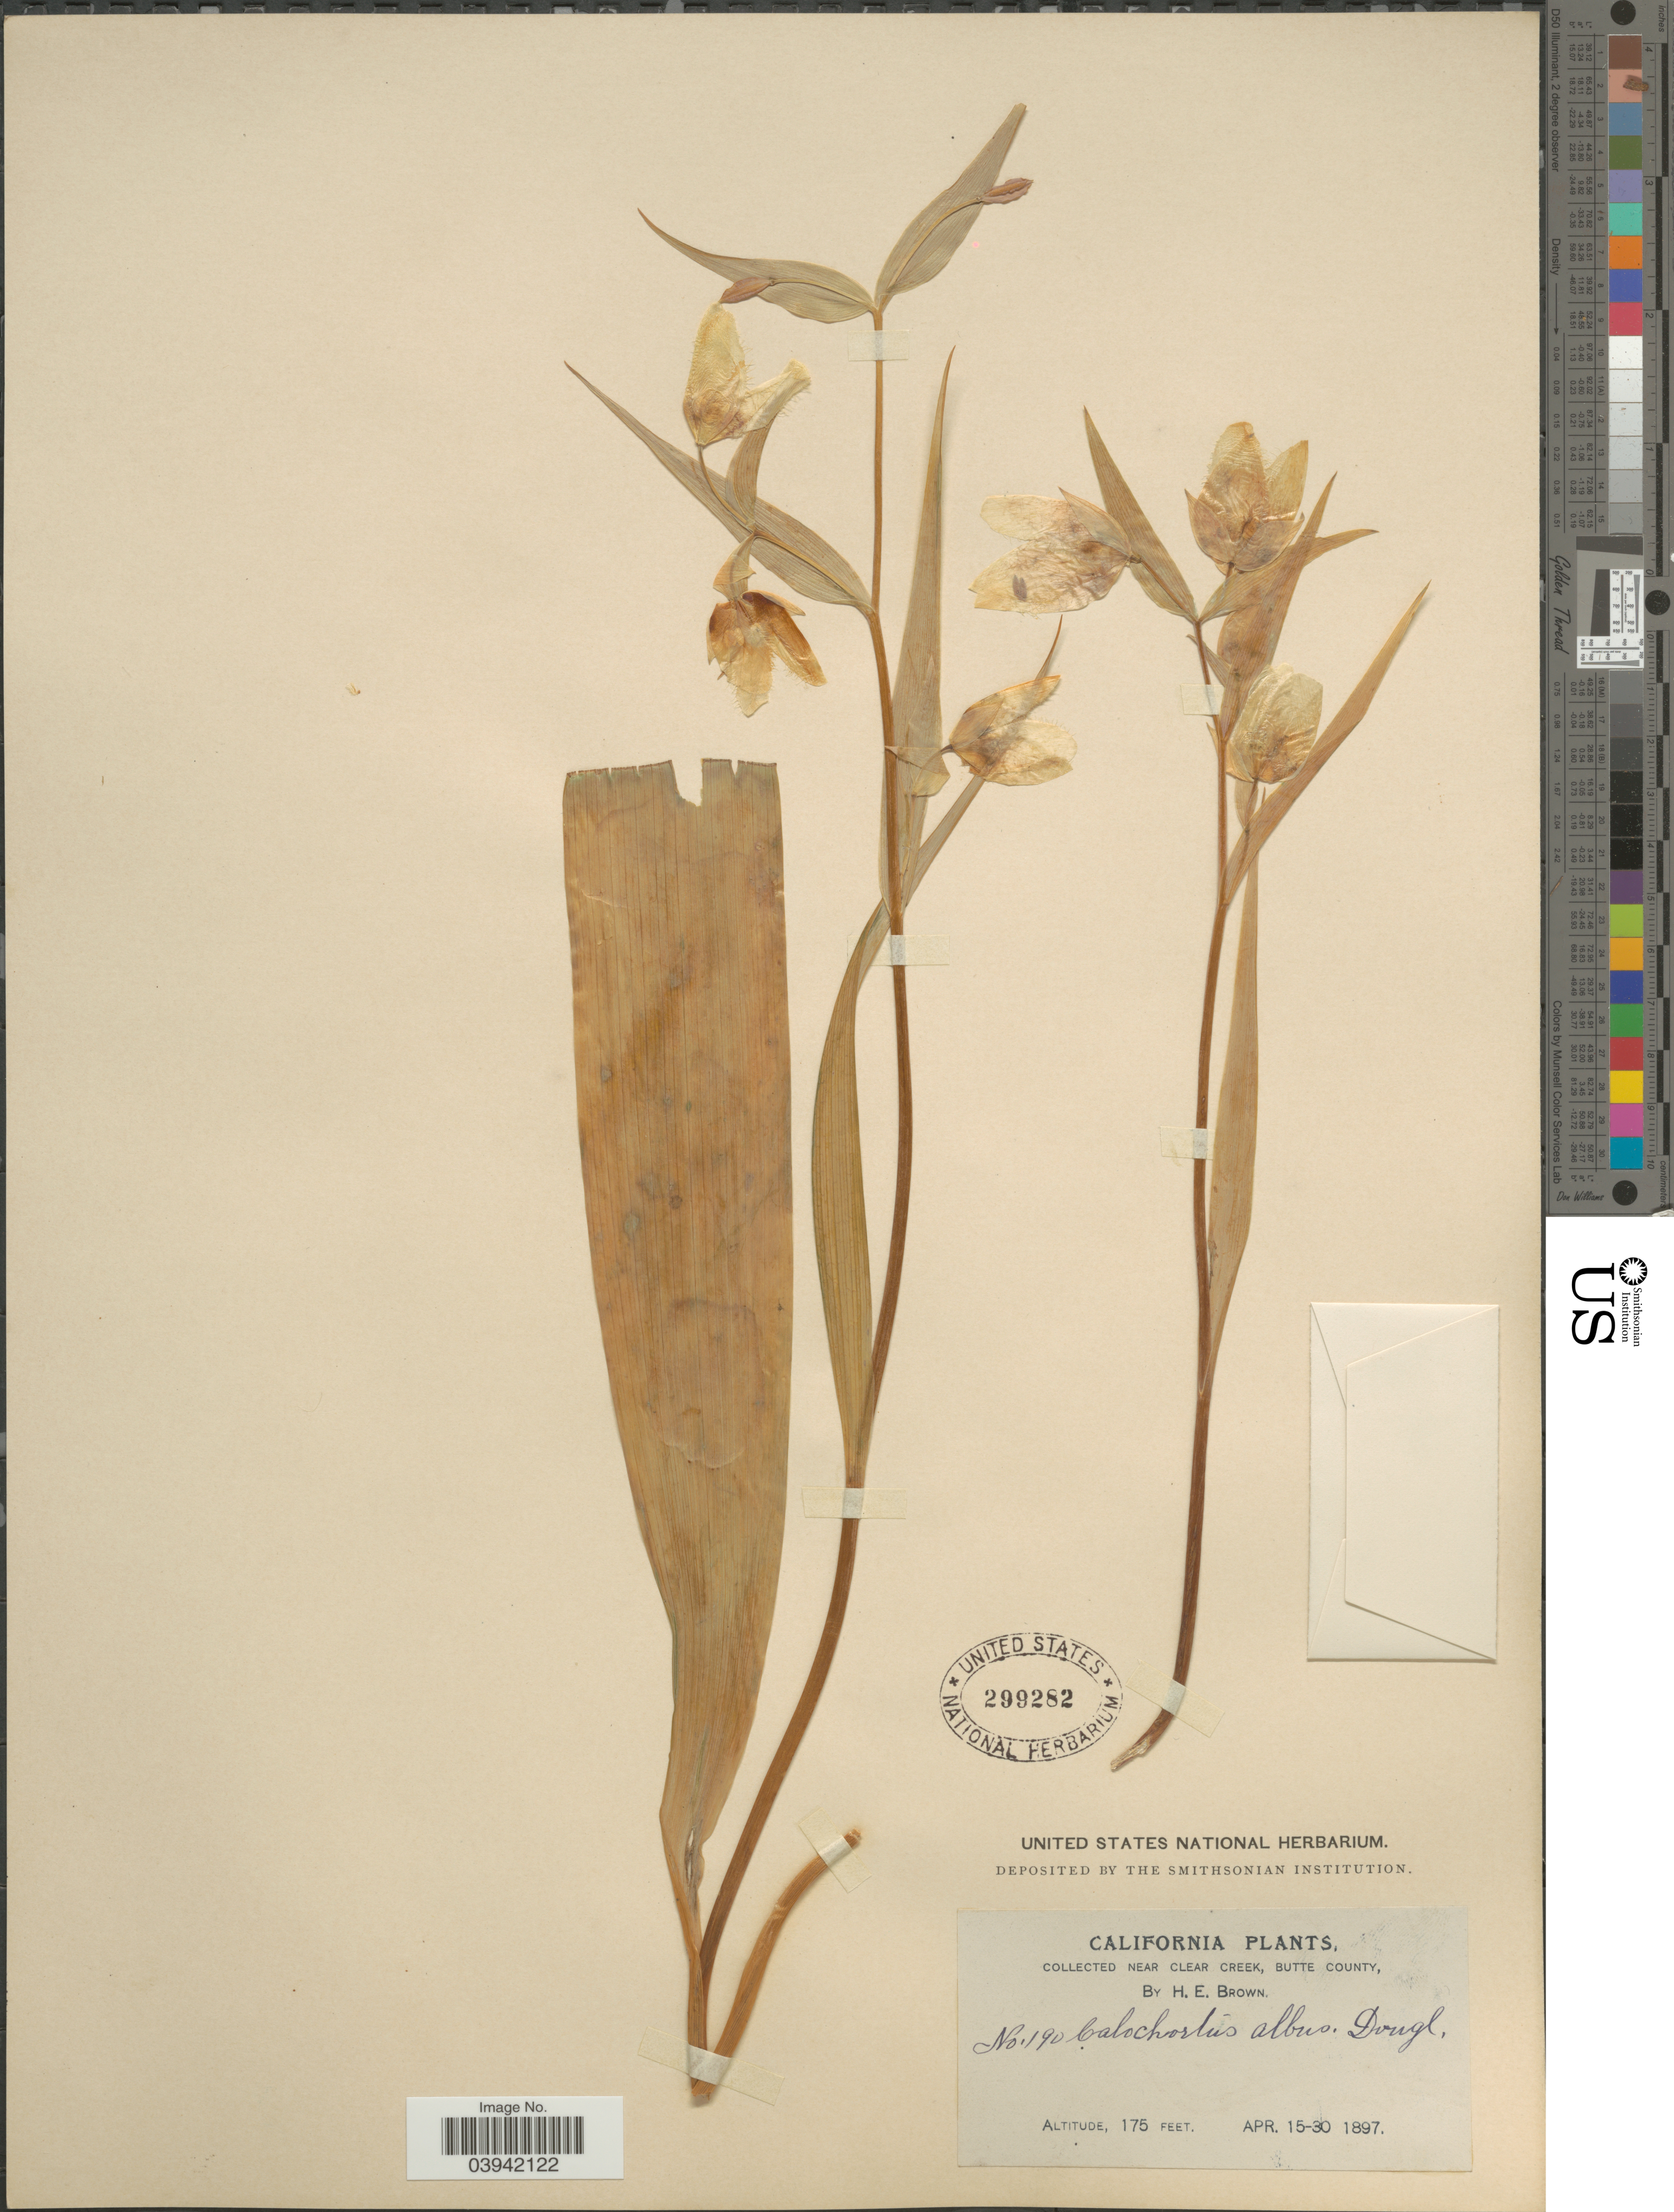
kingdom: Plantae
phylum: Tracheophyta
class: Liliopsida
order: Liliales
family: Liliaceae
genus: Calochortus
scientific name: Calochortus albus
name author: (Benth.) Douglas ex Benth.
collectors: H. E. Brown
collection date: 1897-04-15/1897-04-30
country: United States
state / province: California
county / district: Butte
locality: Near Clear Creek, Butte County.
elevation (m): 53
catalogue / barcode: US 299282